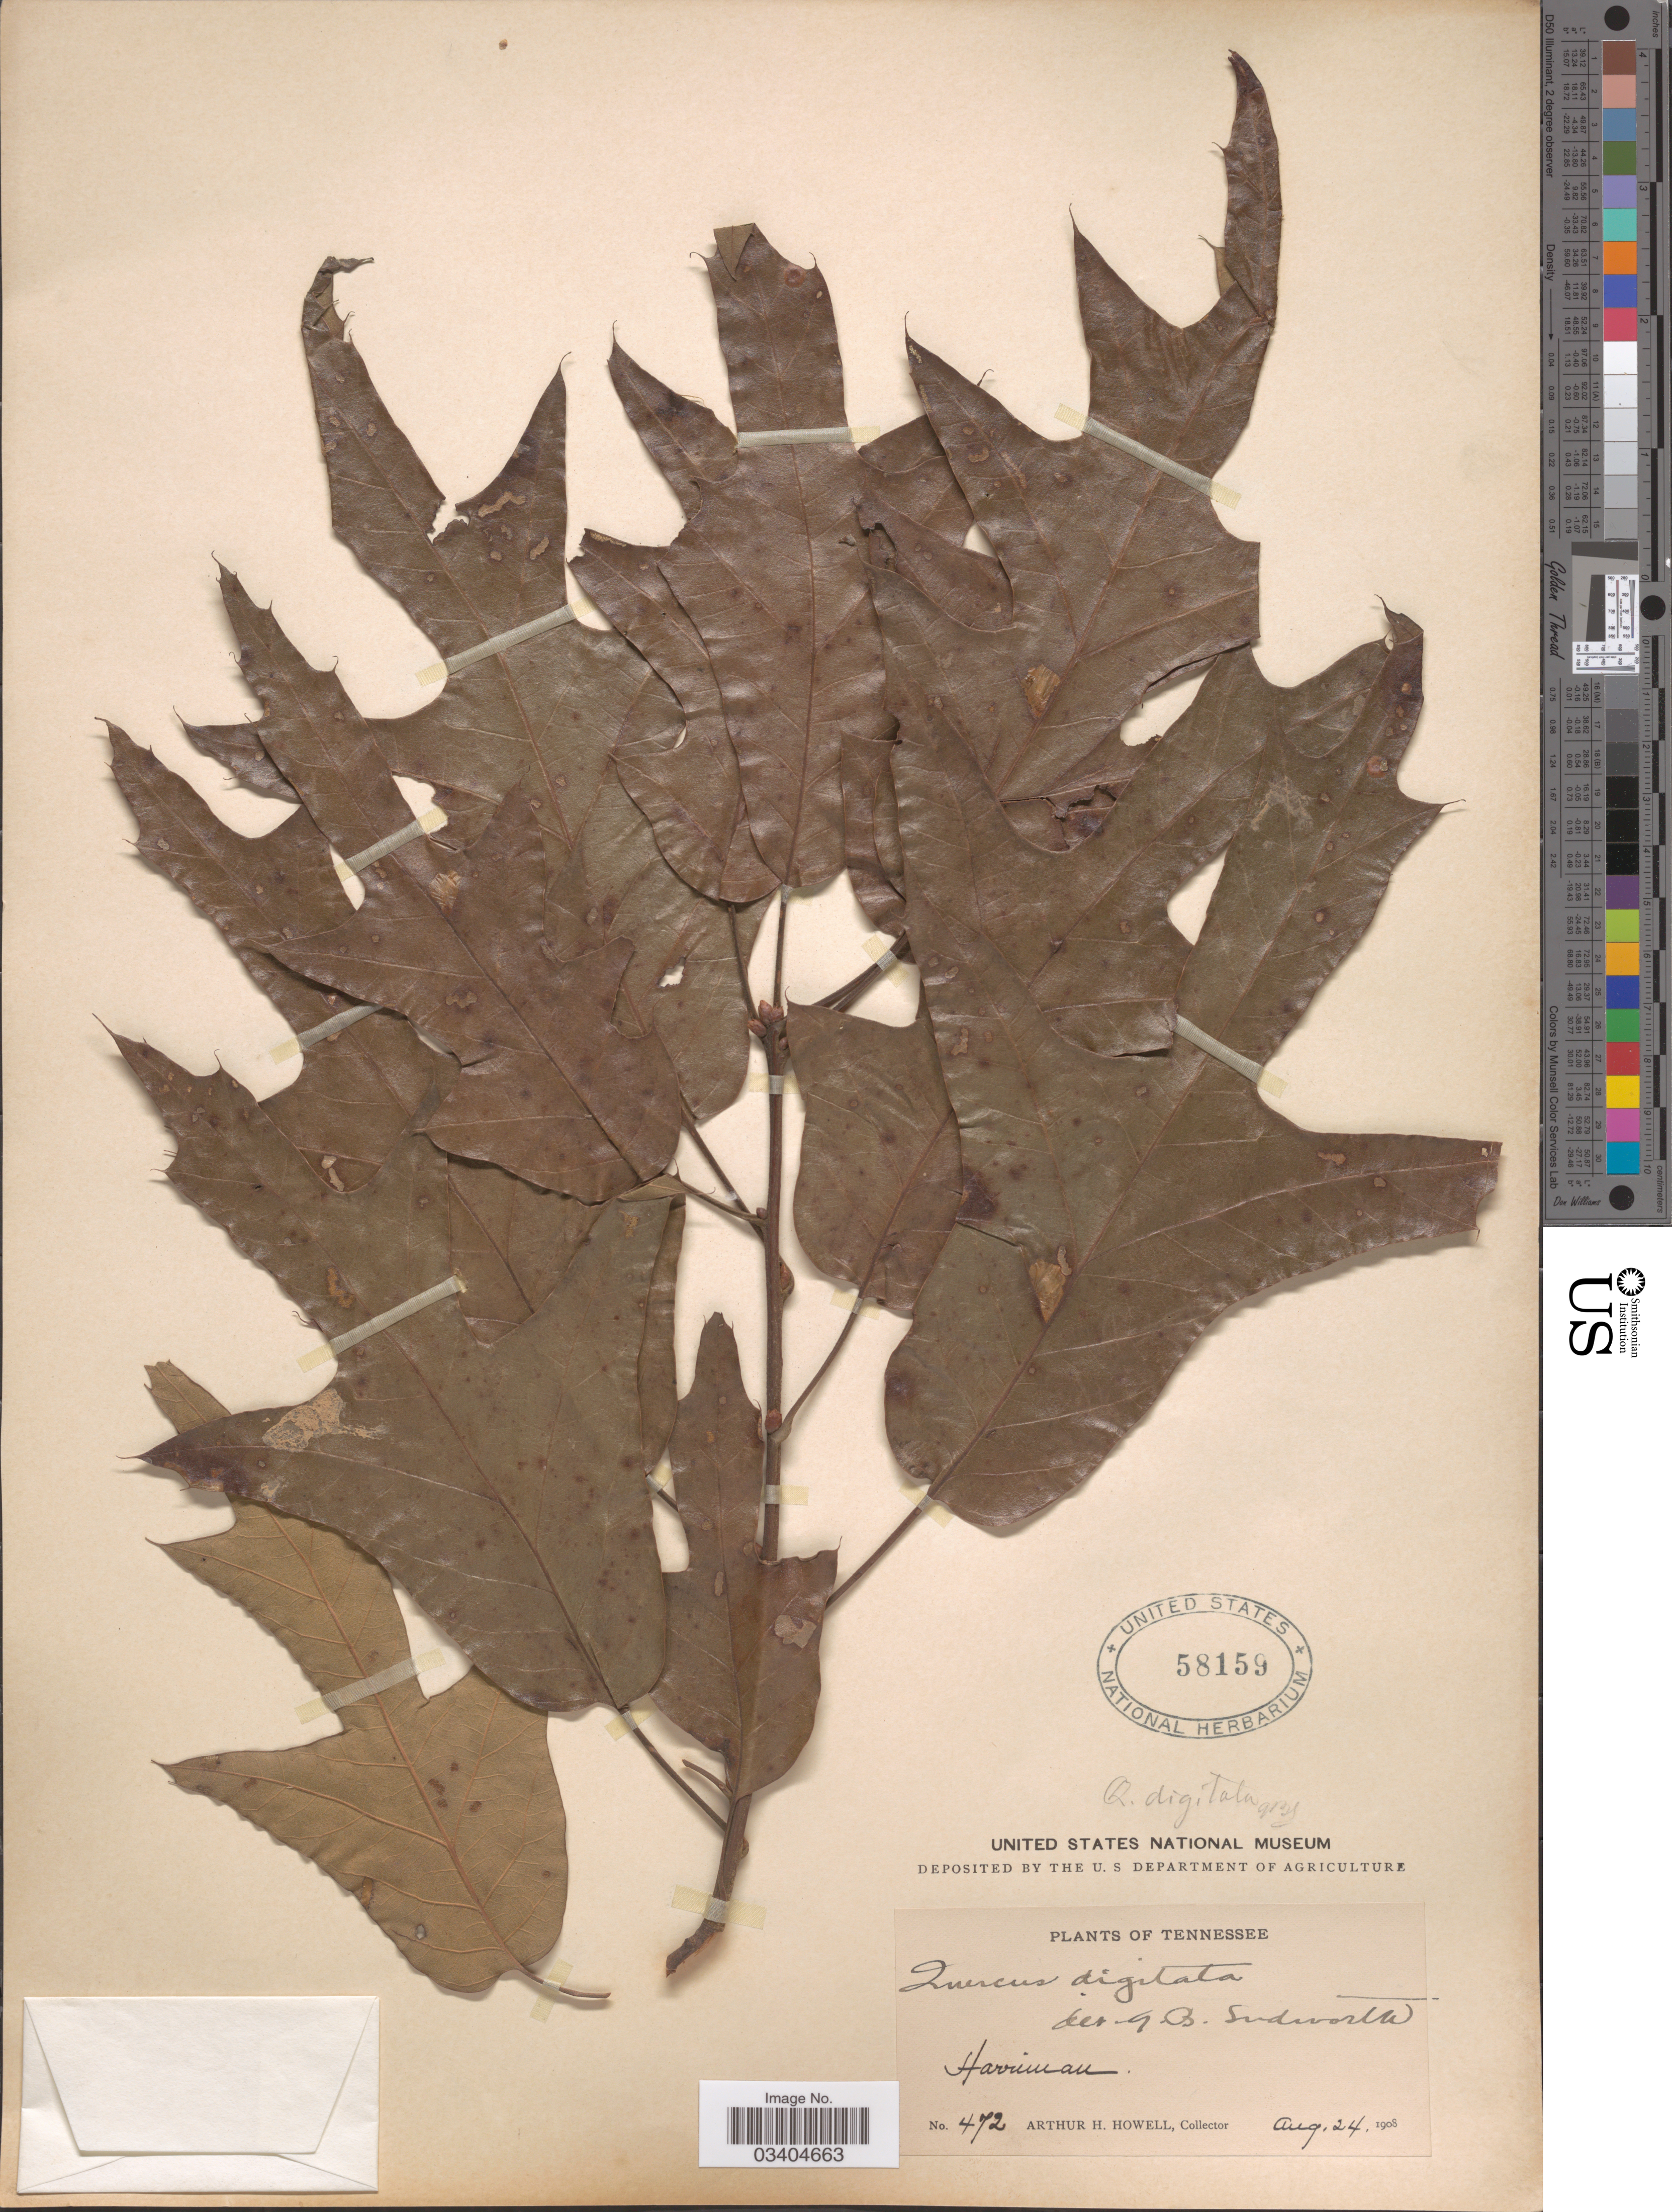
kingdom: Plantae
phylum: Tracheophyta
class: Magnoliopsida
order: Fagales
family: Fagaceae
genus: Quercus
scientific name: Quercus falcata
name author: Michx.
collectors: A. H. Howell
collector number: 472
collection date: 1908-08-24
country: United States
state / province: Tennessee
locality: Harriman.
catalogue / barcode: US 58159